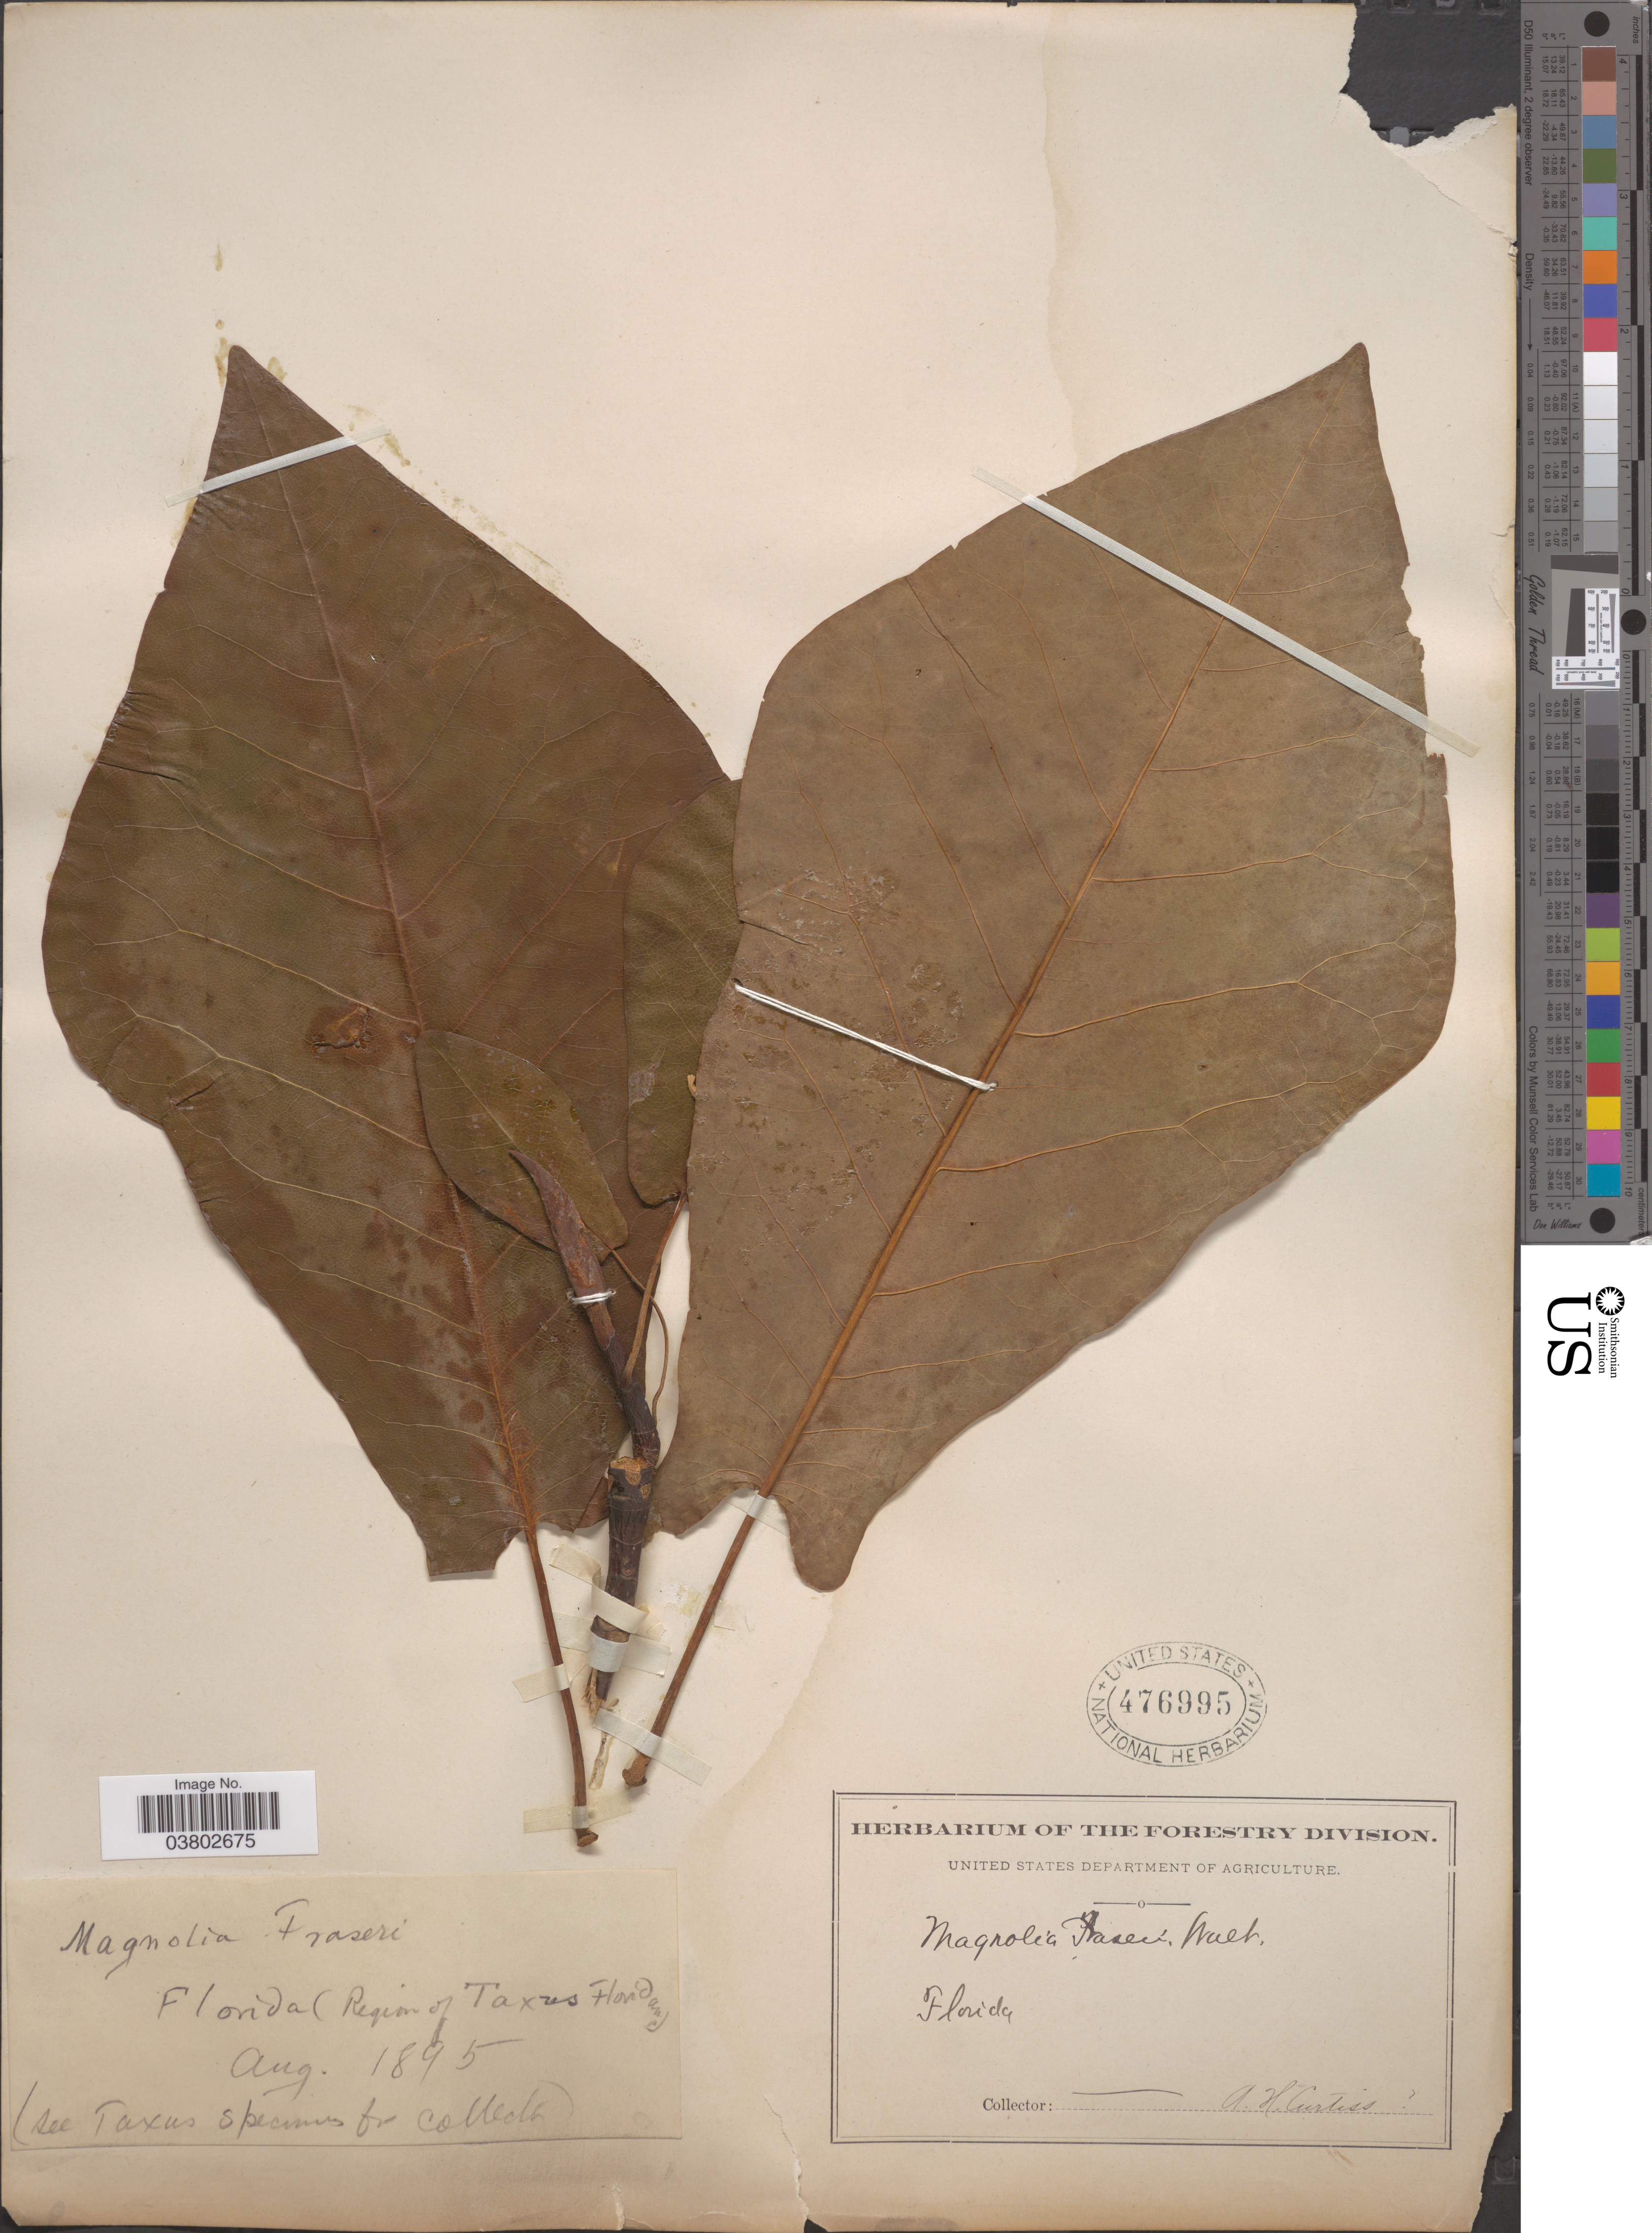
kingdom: Plantae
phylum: Tracheophyta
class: Magnoliopsida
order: Magnoliales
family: Magnoliaceae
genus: Magnolia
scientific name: Magnolia pyramidata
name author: W. Bartram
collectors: A. H. Curtiss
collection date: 1895-08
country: United States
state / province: Florida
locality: Region of Taxus Floridana.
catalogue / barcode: US 476995